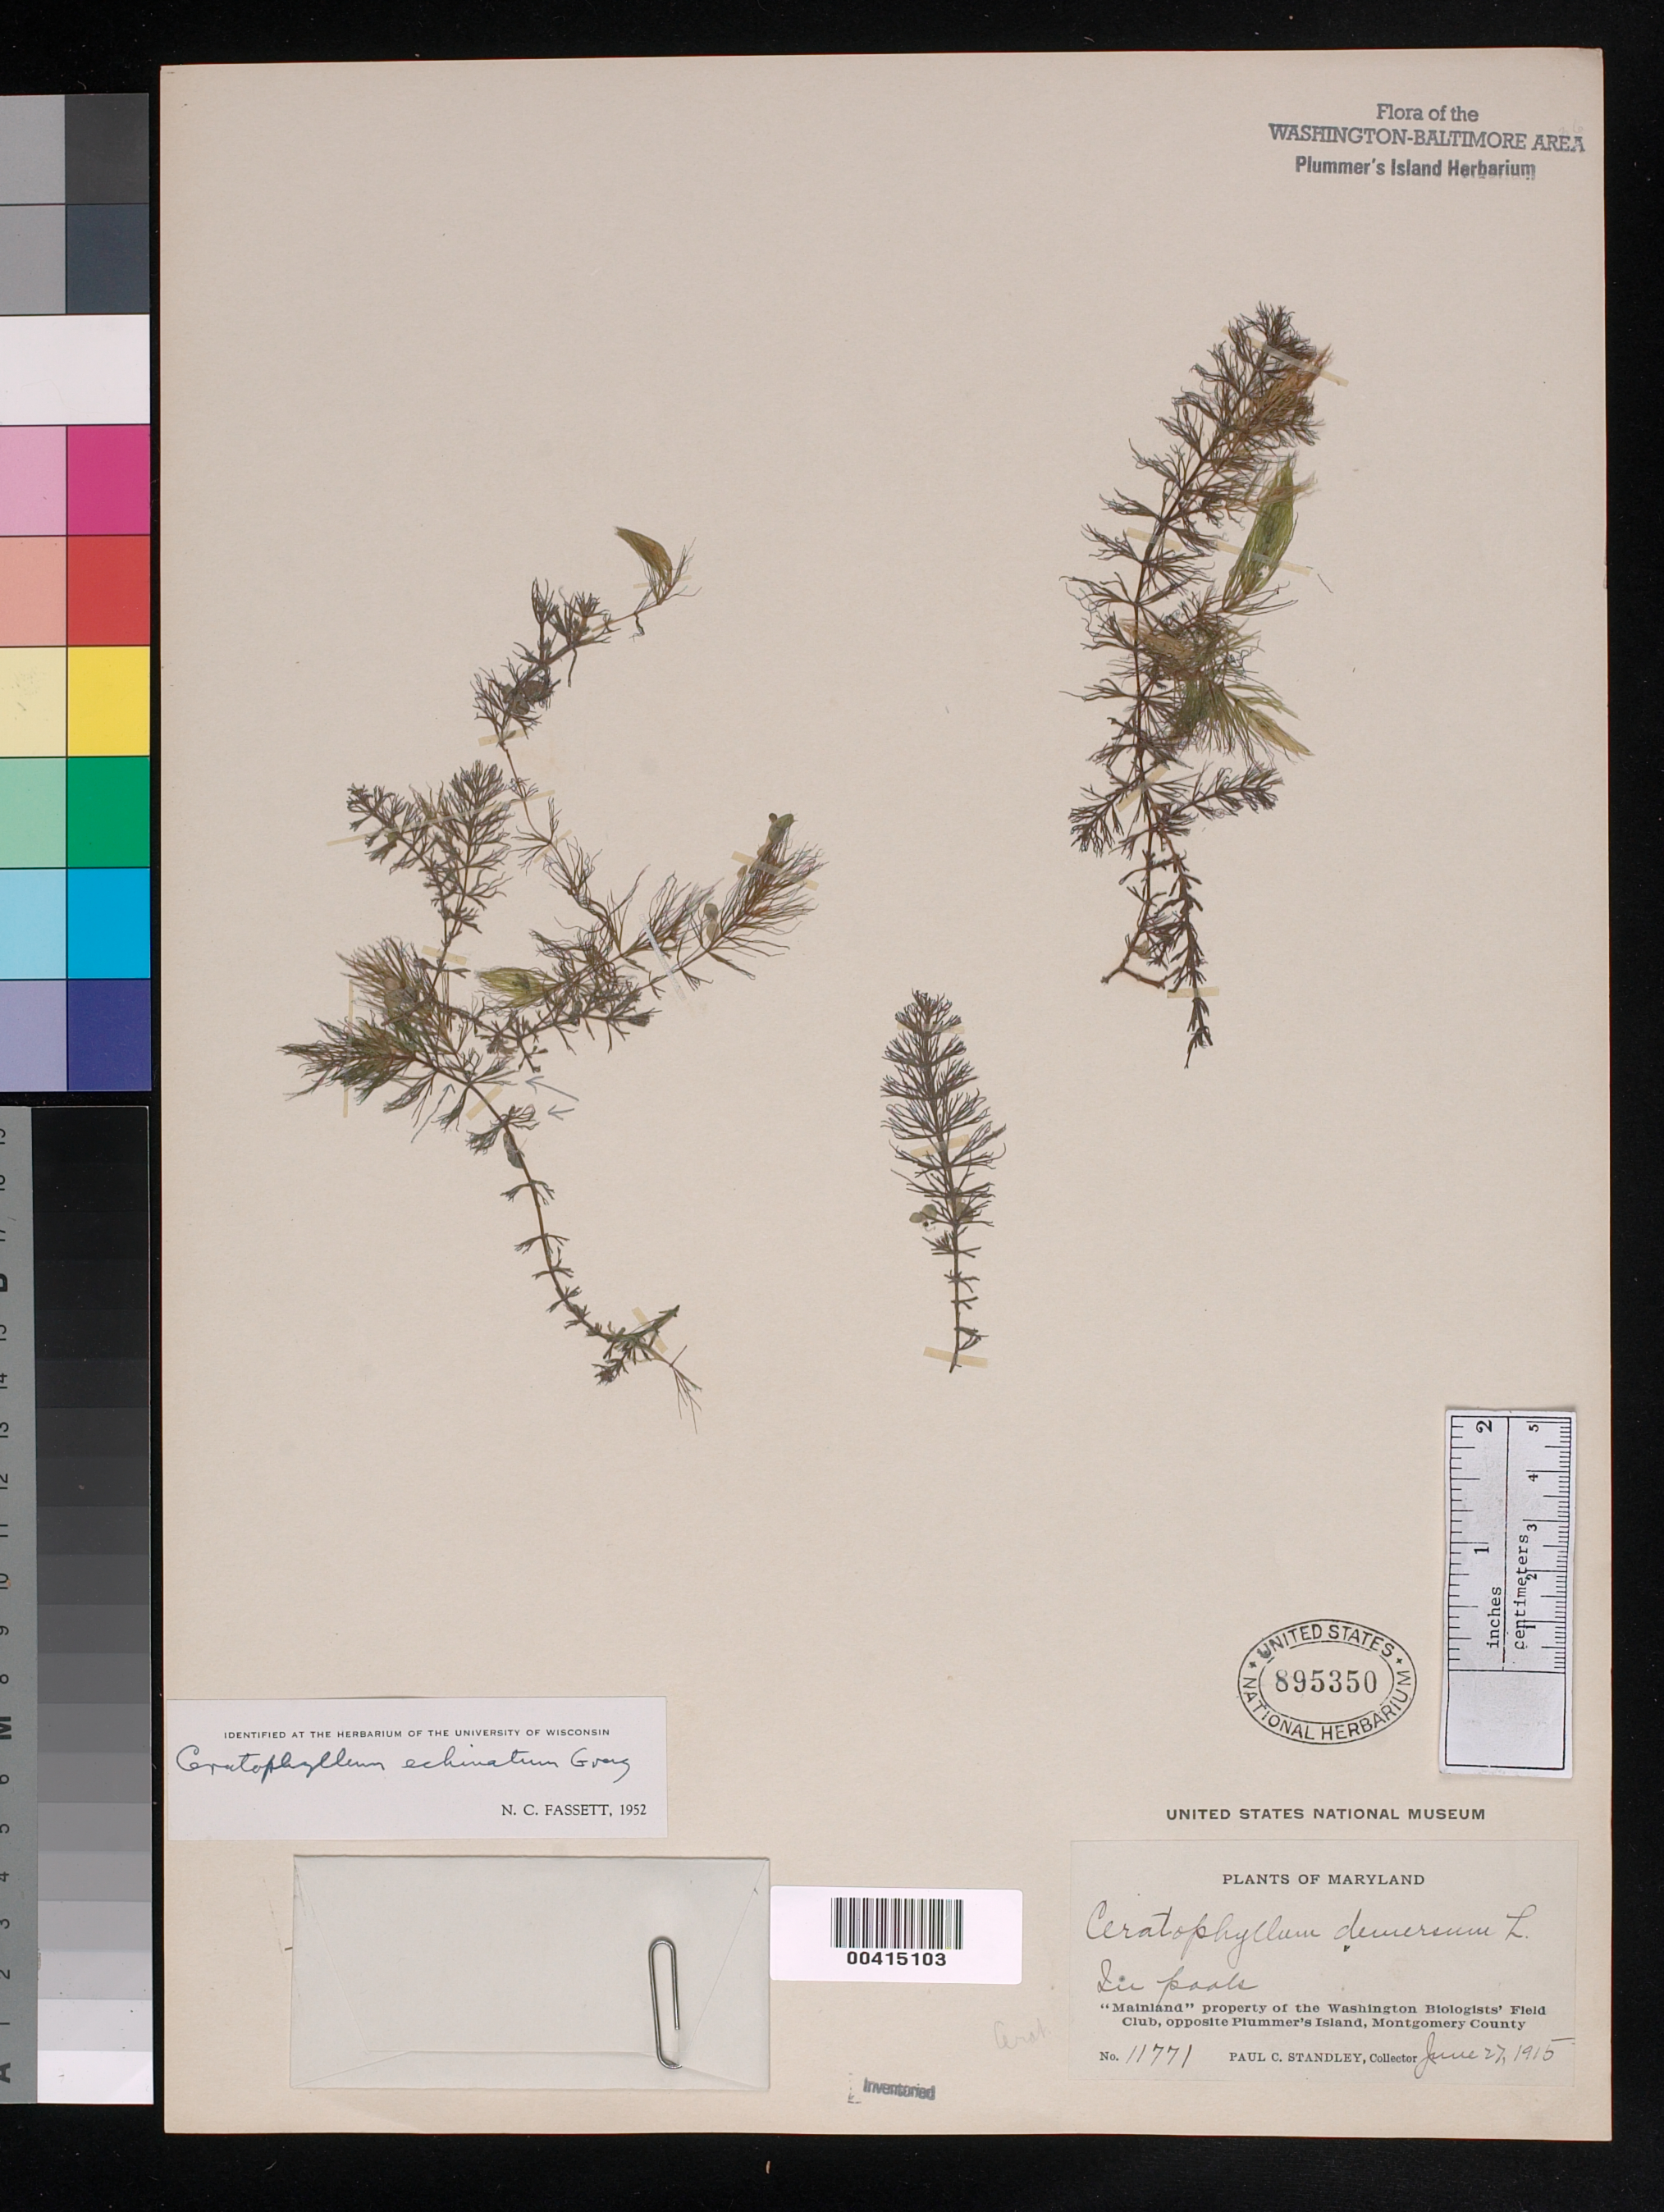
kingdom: Plantae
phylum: Tracheophyta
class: Magnoliopsida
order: Ceratophyllales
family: Ceratophyllaceae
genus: Ceratophyllum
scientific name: Ceratophyllum echinatum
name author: A. Gray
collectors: P. C. Standley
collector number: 11771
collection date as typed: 27 Jun 1915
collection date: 1915-06-27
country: United States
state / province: Maryland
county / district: Montgomery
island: Plummers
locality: Plummer's Island C. & O. Canal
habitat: In pools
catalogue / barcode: US 895350